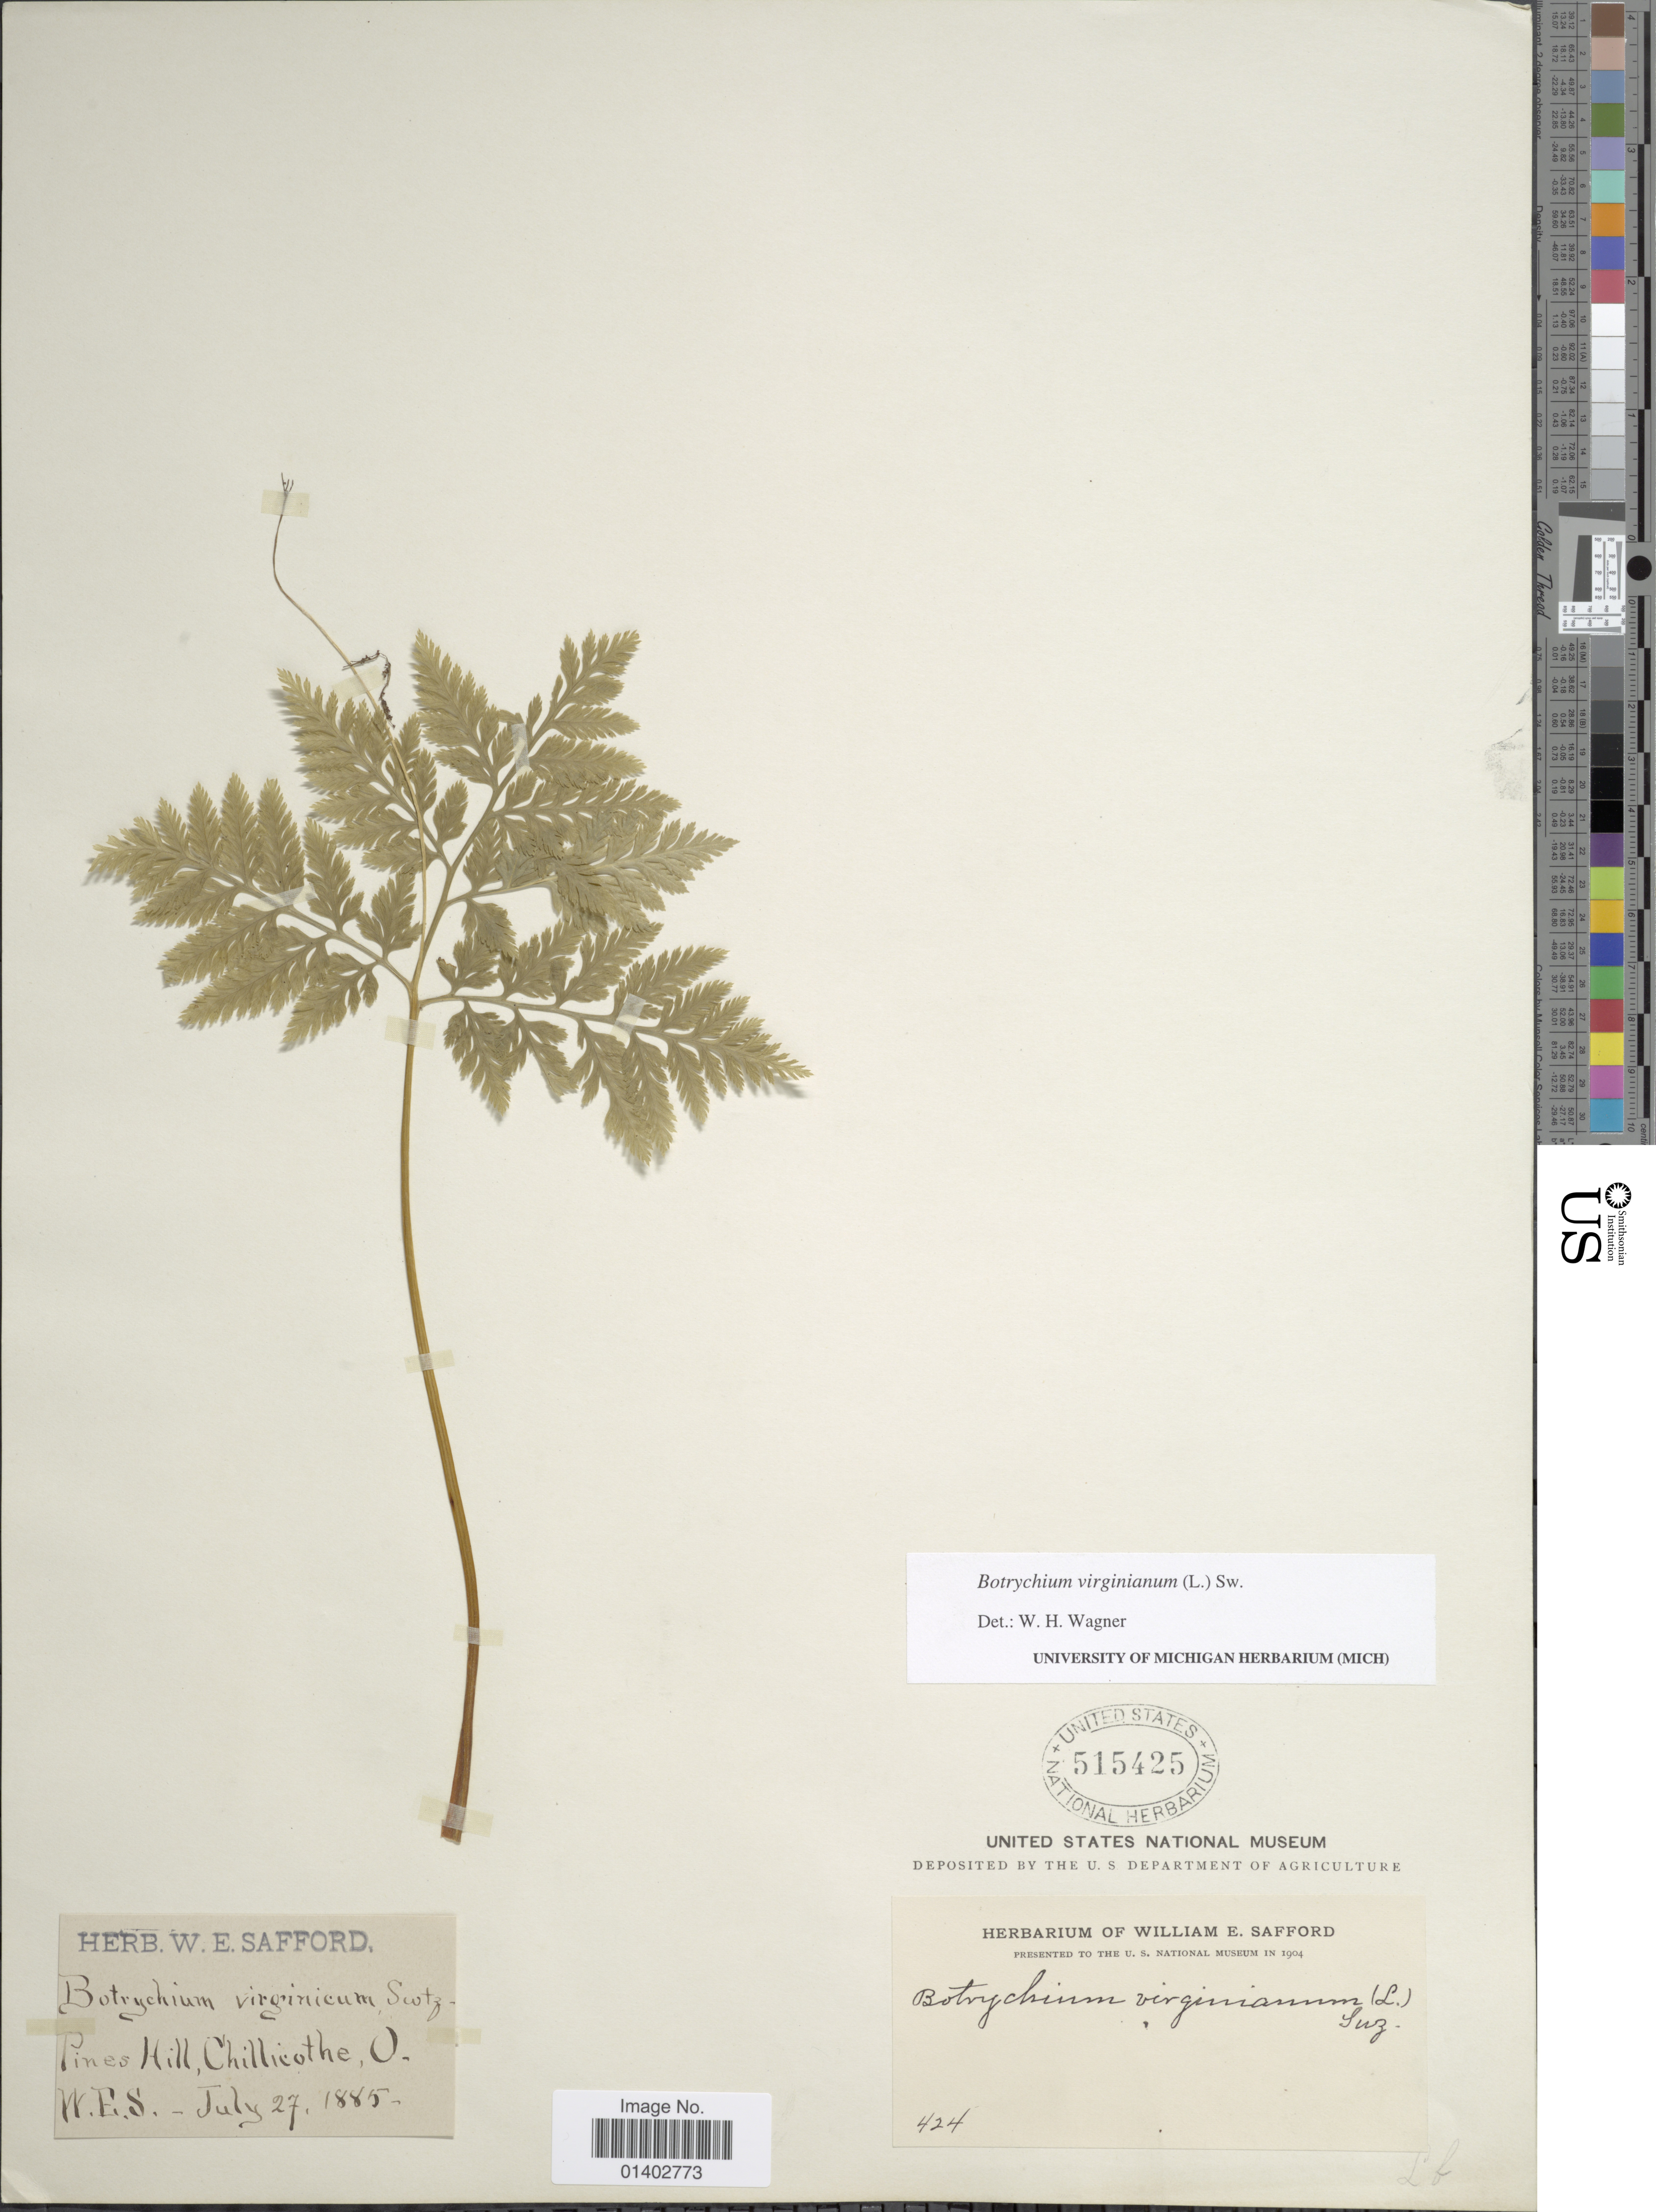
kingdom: Plantae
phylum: Tracheophyta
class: Polypodiopsida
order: Ophioglossales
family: Ophioglossaceae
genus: Botrychium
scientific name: Botrychium virginianum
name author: (L.) Sw.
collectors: W. E. Safford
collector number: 424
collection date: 1885-07-29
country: United States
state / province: Ohio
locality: Pines Hill, Chillicothe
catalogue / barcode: US 515425